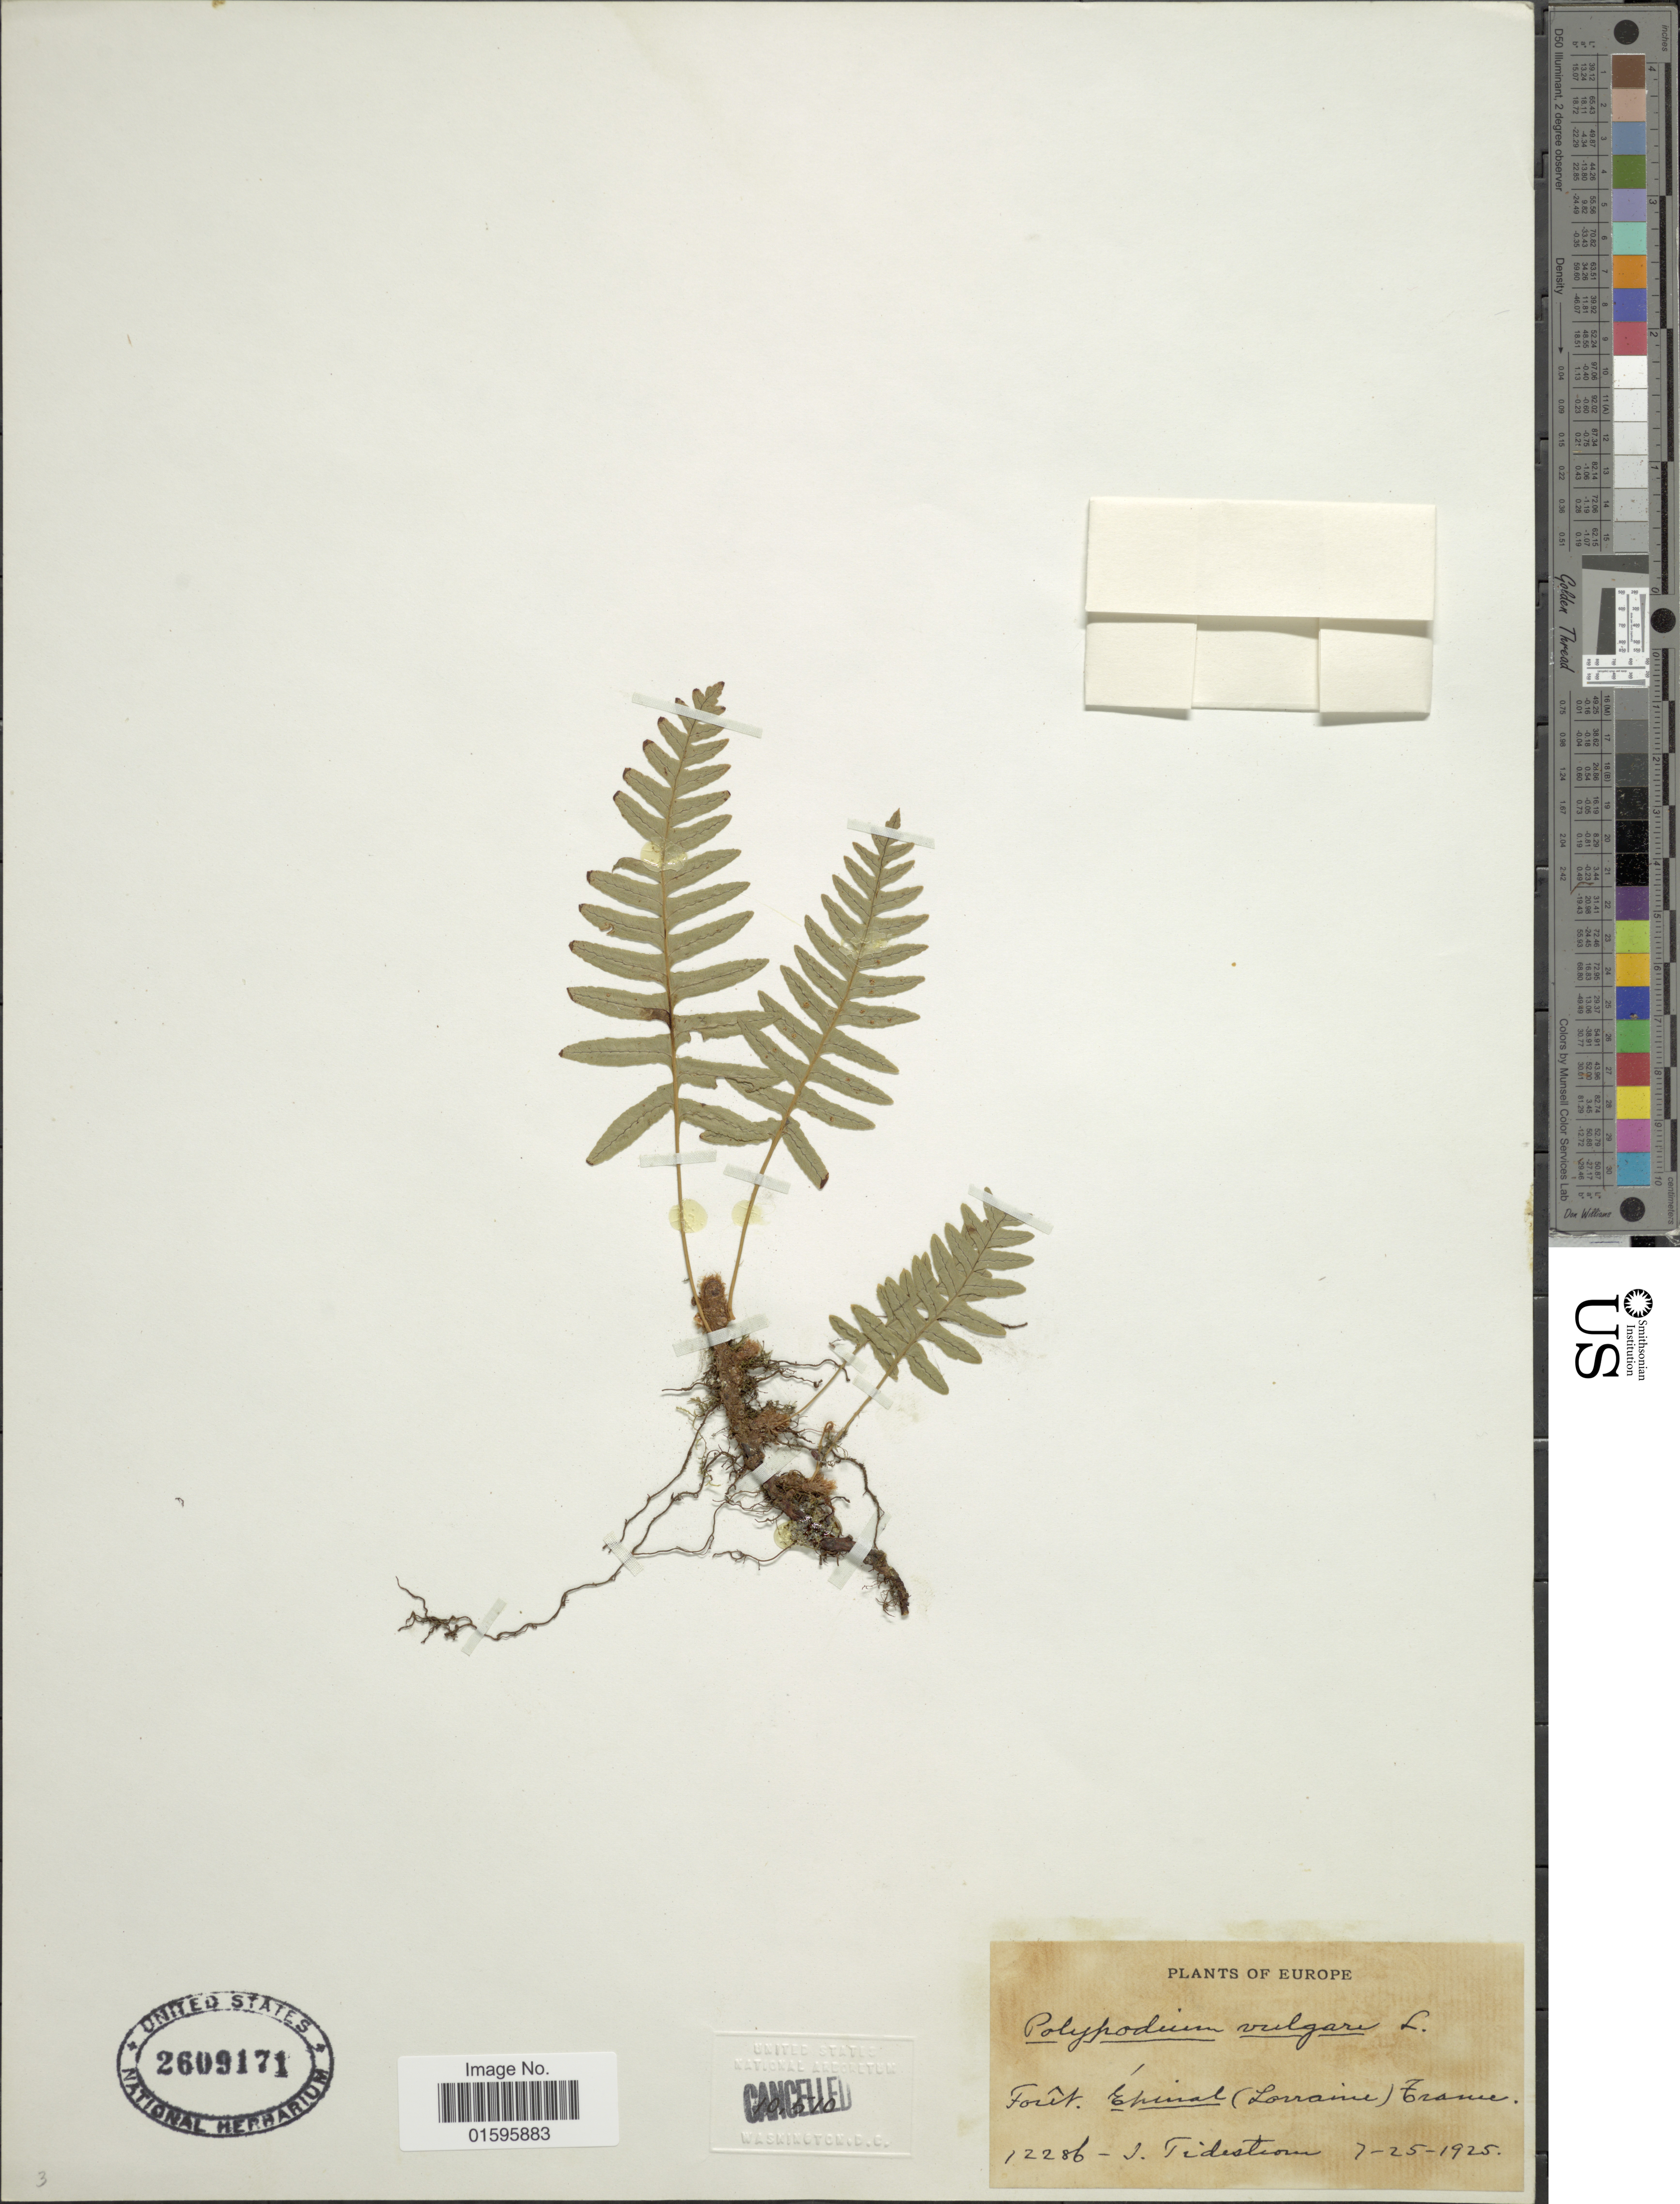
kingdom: Plantae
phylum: Tracheophyta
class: Polypodiopsida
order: Polypodiales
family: Polypodiaceae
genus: Polypodium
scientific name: Polypodium vulgare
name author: L.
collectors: I. F. Tidestrom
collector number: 12286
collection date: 1925-07-25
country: France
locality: Foret [illegible text] (Lorraine) France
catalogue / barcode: US 2609171